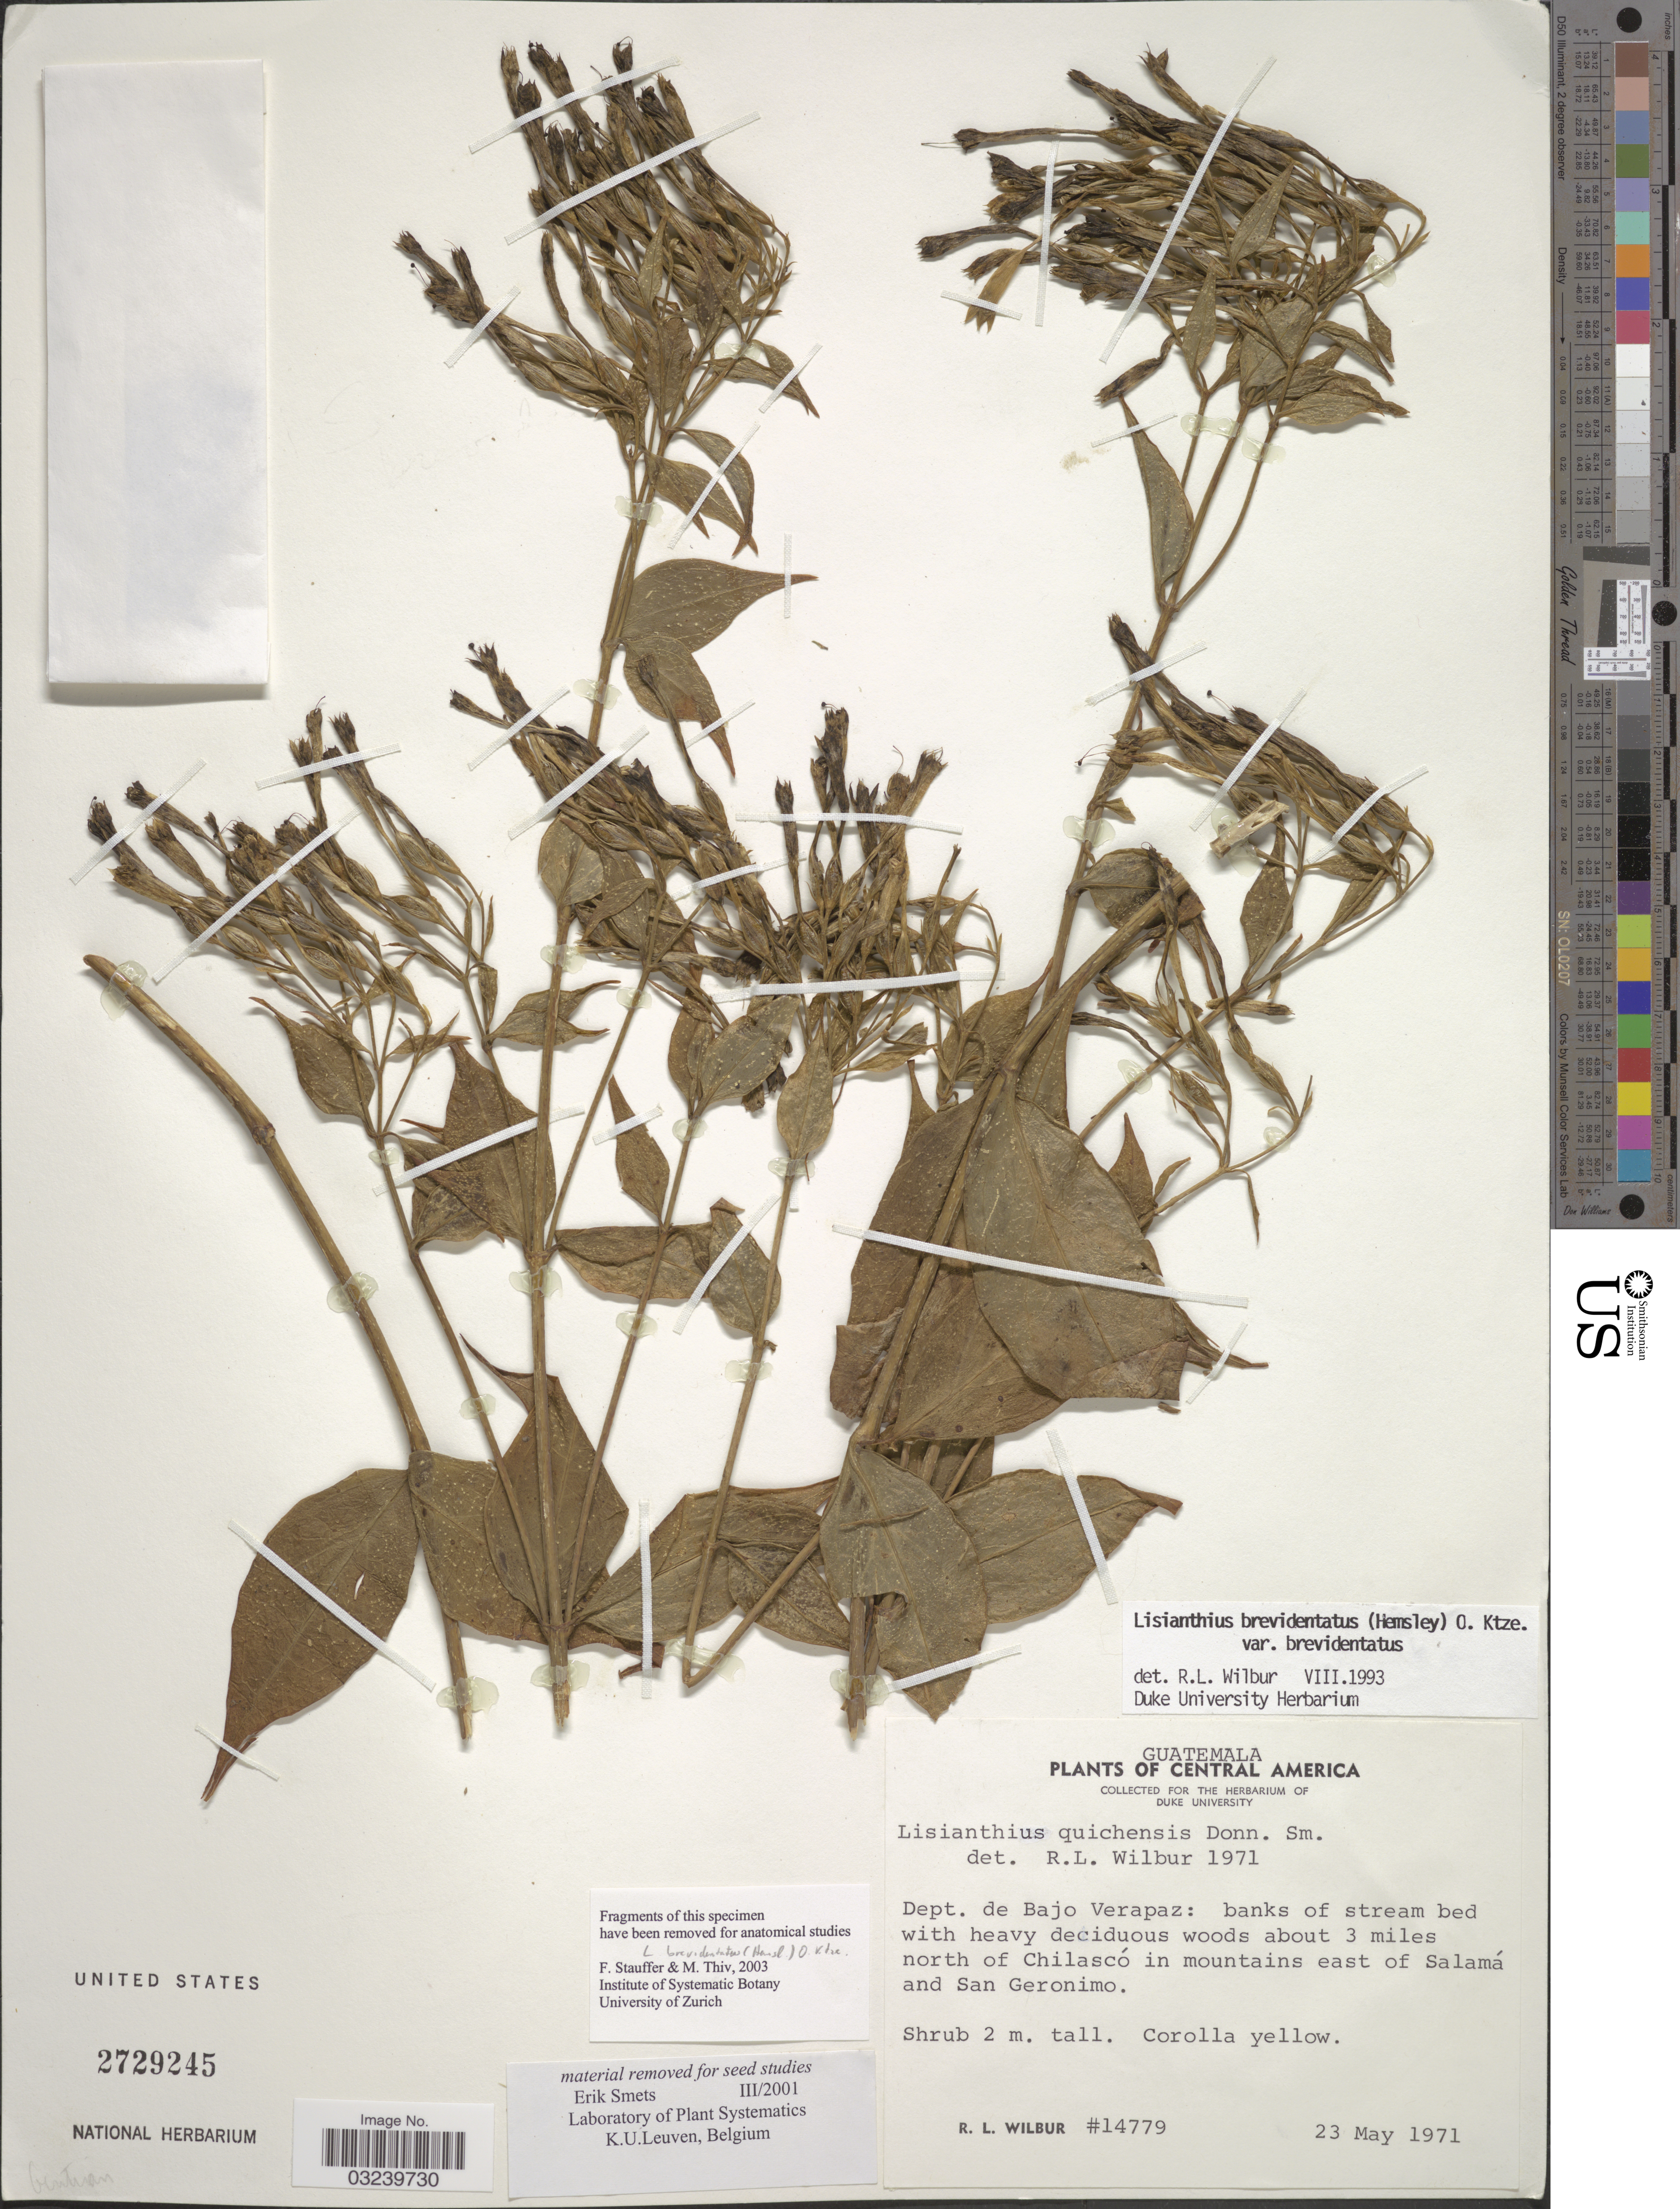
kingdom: Plantae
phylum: Tracheophyta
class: Magnoliopsida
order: Gentianales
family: Gentianaceae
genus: Lisianthius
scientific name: Lisianthius brevidentatus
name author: (Hemsl.) Kuntze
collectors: R. L. Wilbur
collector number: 14779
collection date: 1971-05-23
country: Guatemala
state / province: Baja Verapaz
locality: Dept. Bajo Verapaz: banks of stream bed with heavy deciduous woods about 3 miles north of Chilascó in mountains east of Salamá and San Geronimo.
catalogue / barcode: US 2729245